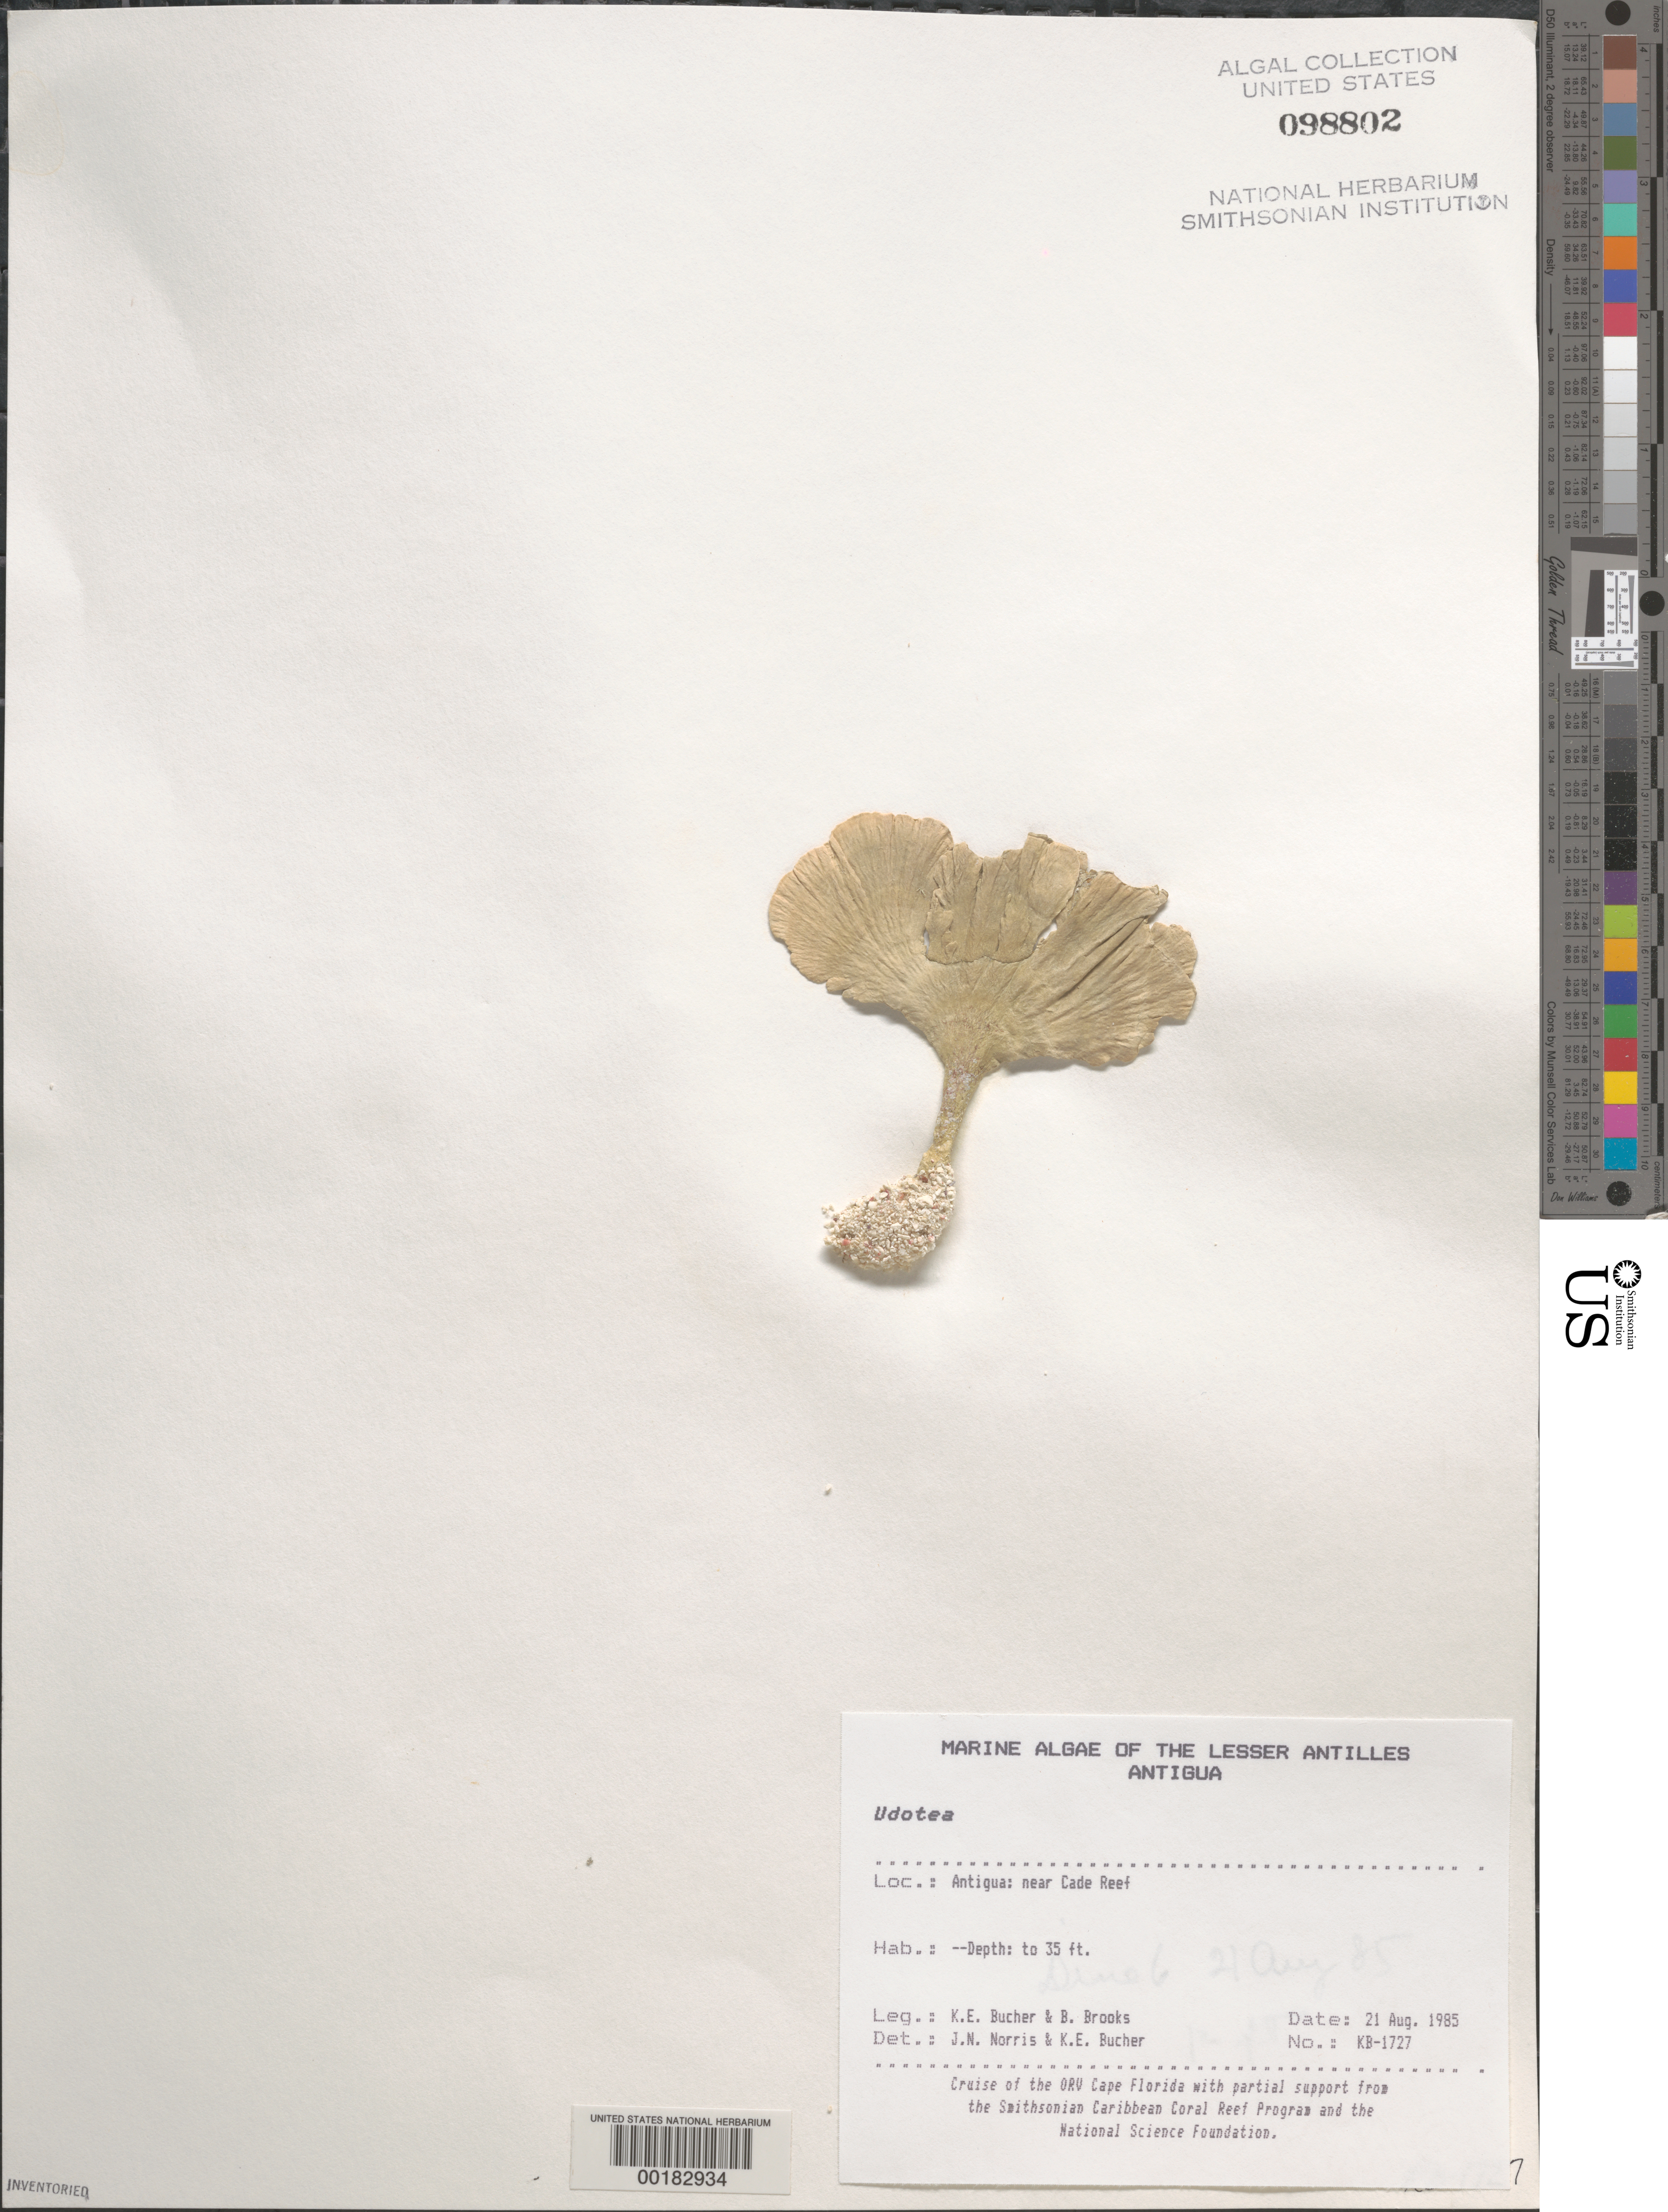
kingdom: Plantae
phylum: Chlorophyta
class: Ulvophyceae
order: Bryopsidales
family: Udoteaceae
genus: Udotea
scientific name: Udotea sp.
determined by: Norris, J. N.; Bucher, K. E.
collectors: K. E. Bucher, B. Brooks & W. Fenical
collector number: Kb-1727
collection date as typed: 21 Aug 1985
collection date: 1985-08-21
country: Antigua and Barbuda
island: Antigua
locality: Near Cade Reef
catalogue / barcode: US 98802